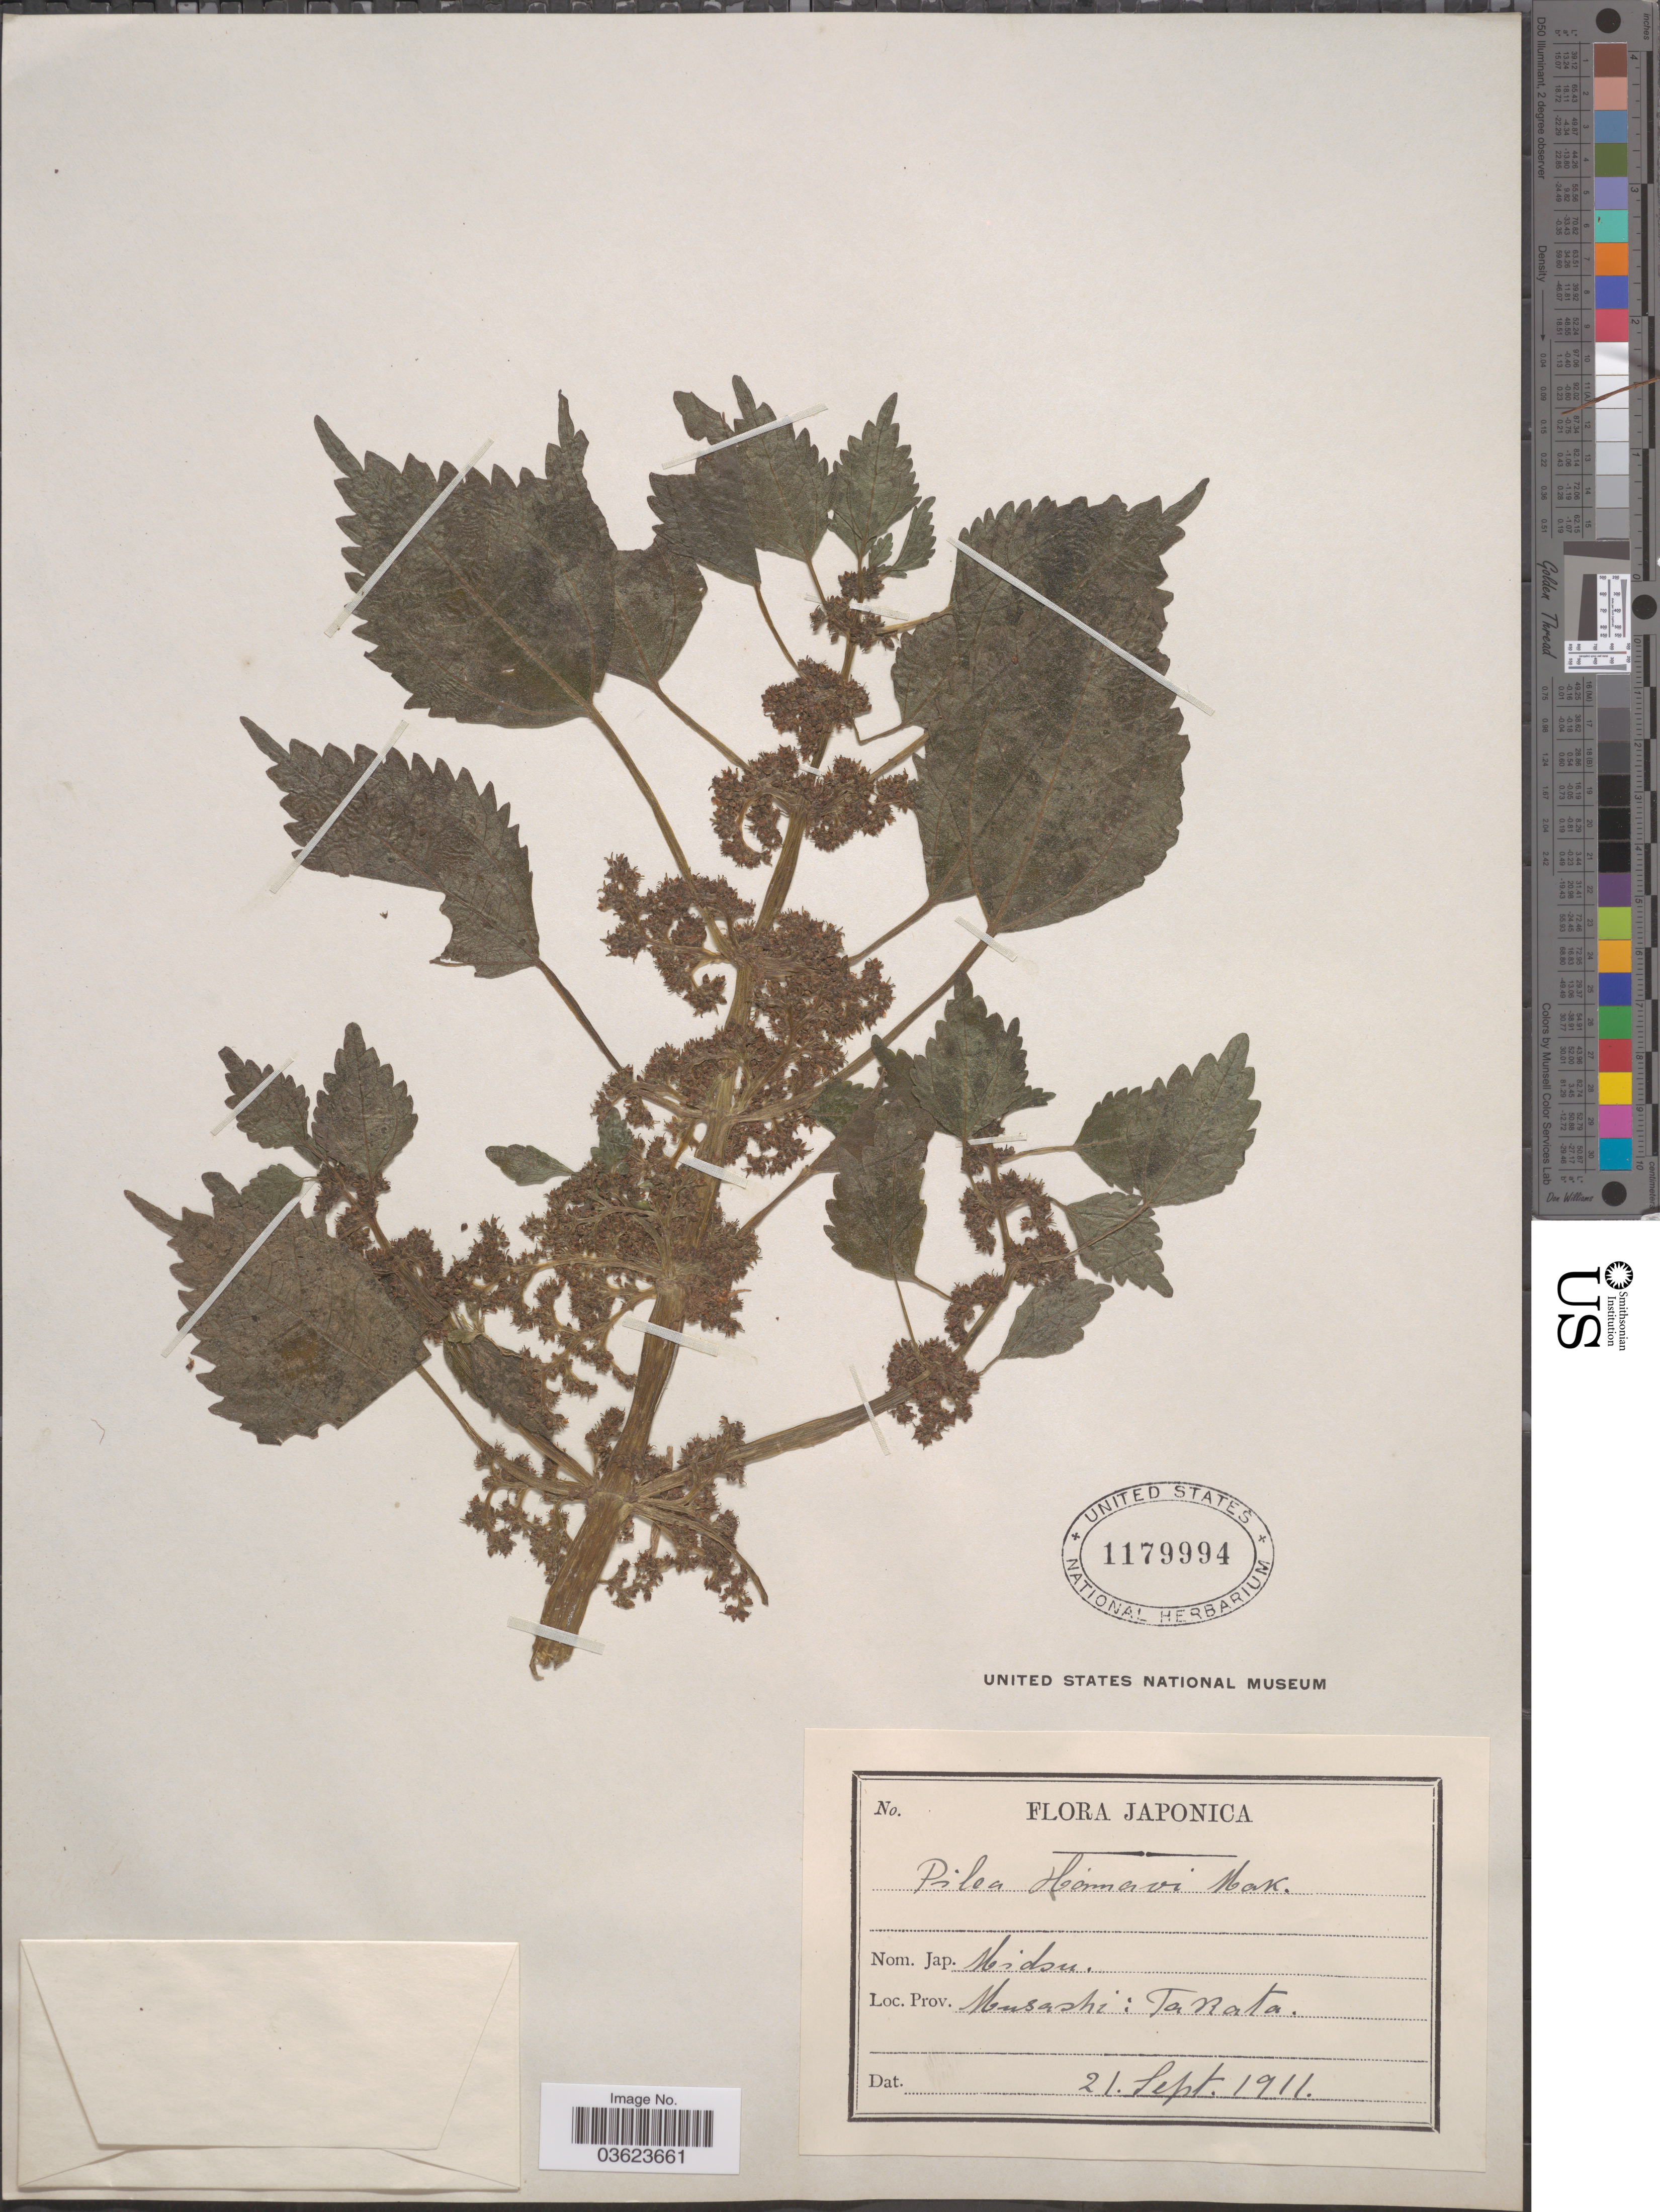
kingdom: Plantae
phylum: Tracheophyta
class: Magnoliopsida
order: Rosales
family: Urticaceae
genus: Pilea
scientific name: Pilea hamaoi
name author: Makino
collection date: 1911-09-21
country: Japan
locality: Prov. Musashi: Takata.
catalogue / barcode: US 1179994